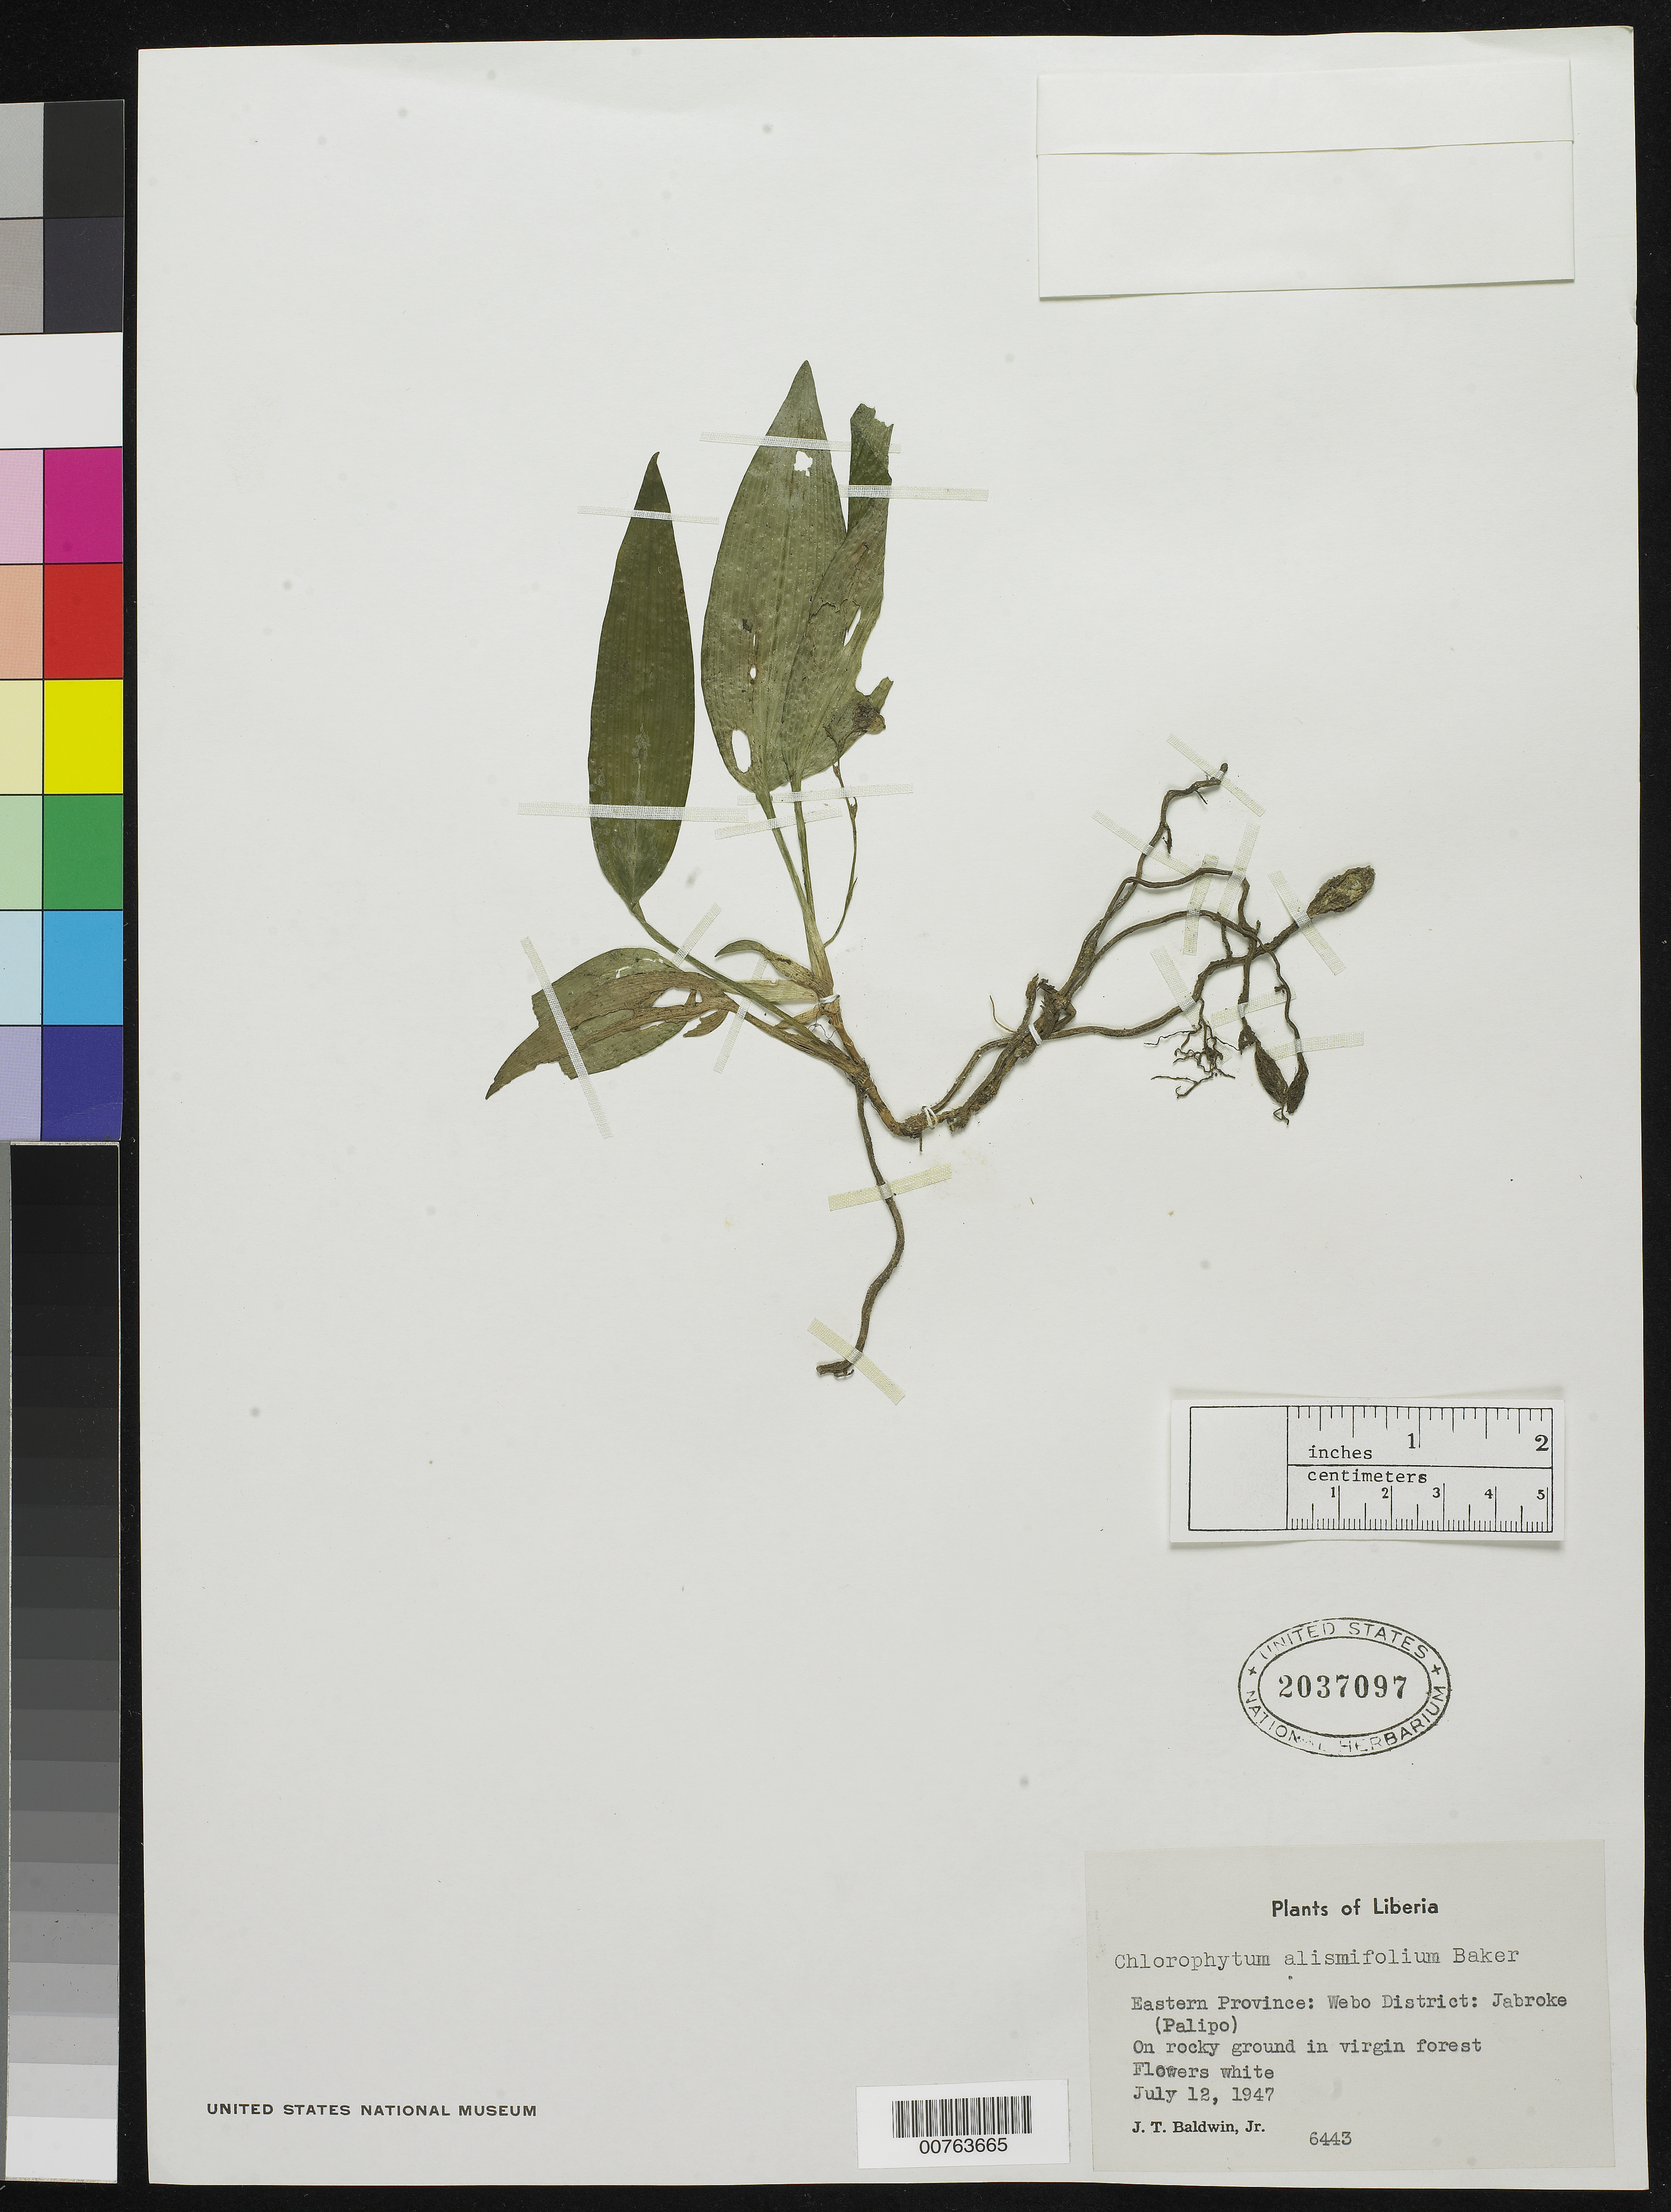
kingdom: Plantae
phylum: Tracheophyta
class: Liliopsida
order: Asparagales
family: Asparagaceae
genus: Chlorophytum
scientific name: Chlorophytum alismifolium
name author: Baker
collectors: J. T. Baldwin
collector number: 6443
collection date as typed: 12 Jul 1947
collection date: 1947-07-12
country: Liberia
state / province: River Gee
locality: Eastern Province: Webo District, Jabroke (Palipo)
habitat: Virgin forest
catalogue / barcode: US 2037097